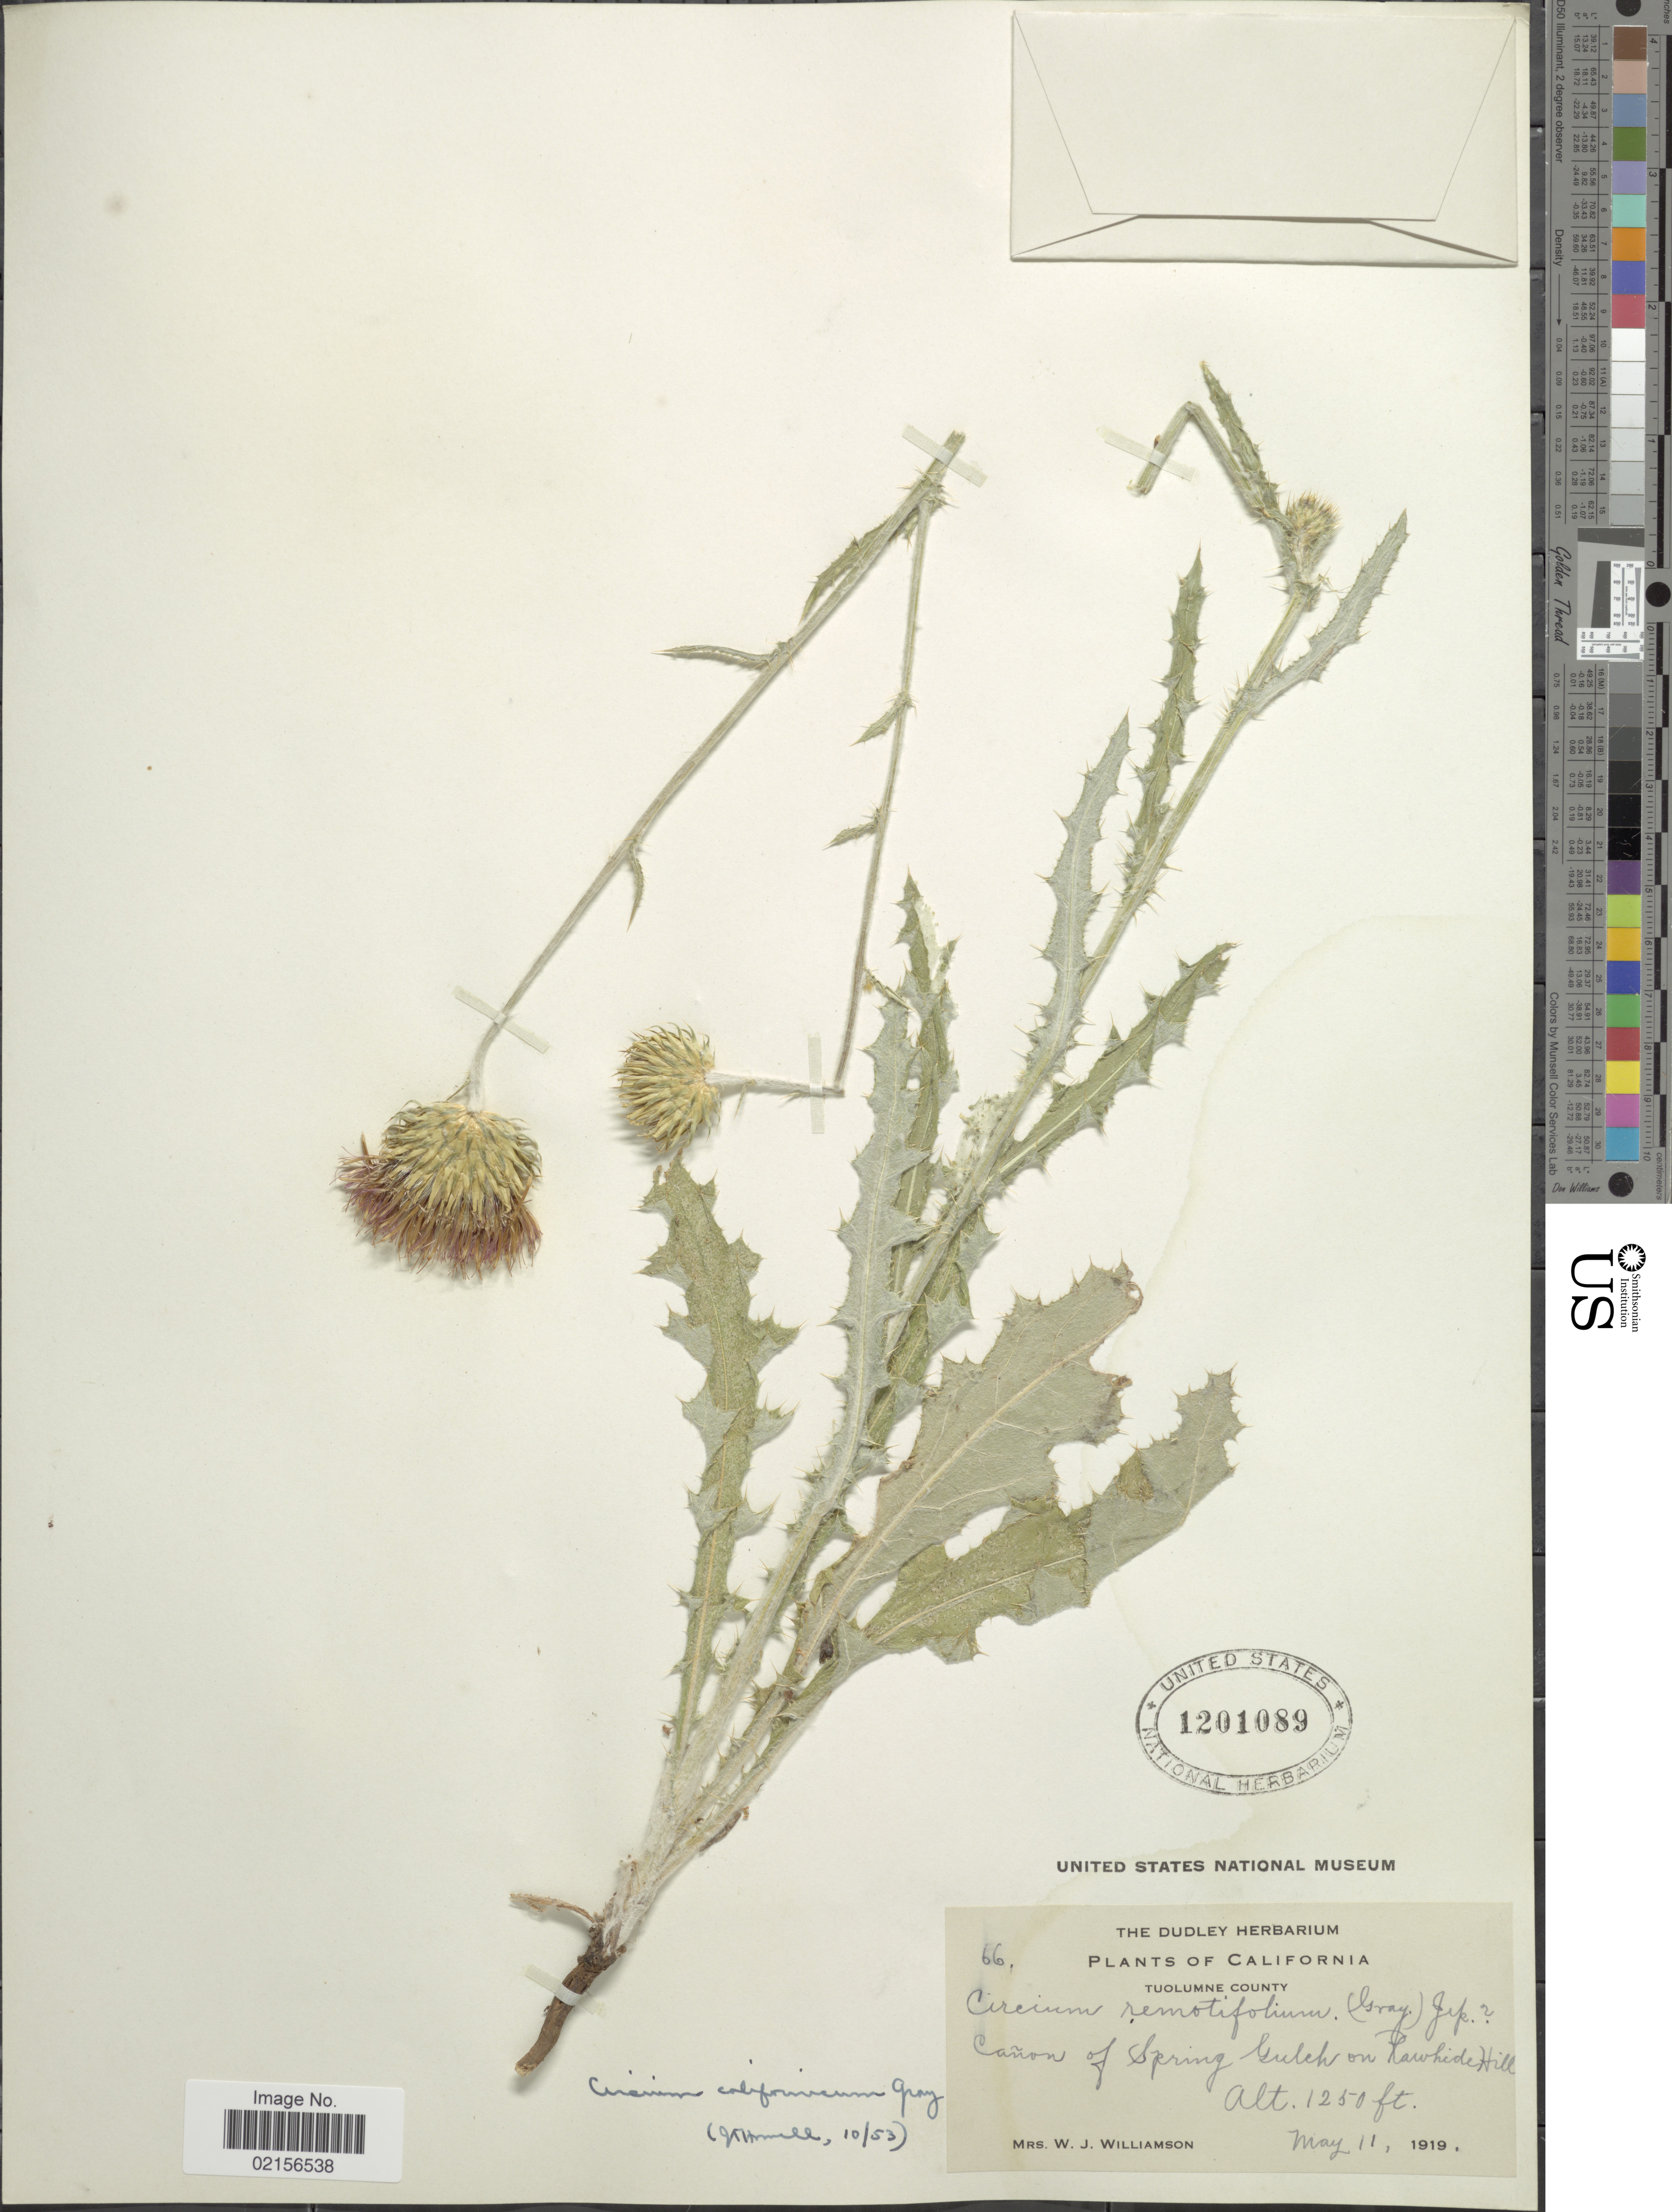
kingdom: Plantae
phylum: Tracheophyta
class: Magnoliopsida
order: Asterales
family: Asteraceae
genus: Cirsium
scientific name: Cirsium occidentale var. californicum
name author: (A. Gray) D.J. Keil & C.E. Turner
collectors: W. Williamson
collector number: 66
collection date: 1919-05-11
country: United States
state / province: California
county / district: Tuolumne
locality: Tuolumne County, Cañon of Spring Gulch on Rawhide Hill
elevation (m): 381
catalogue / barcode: US 1201089